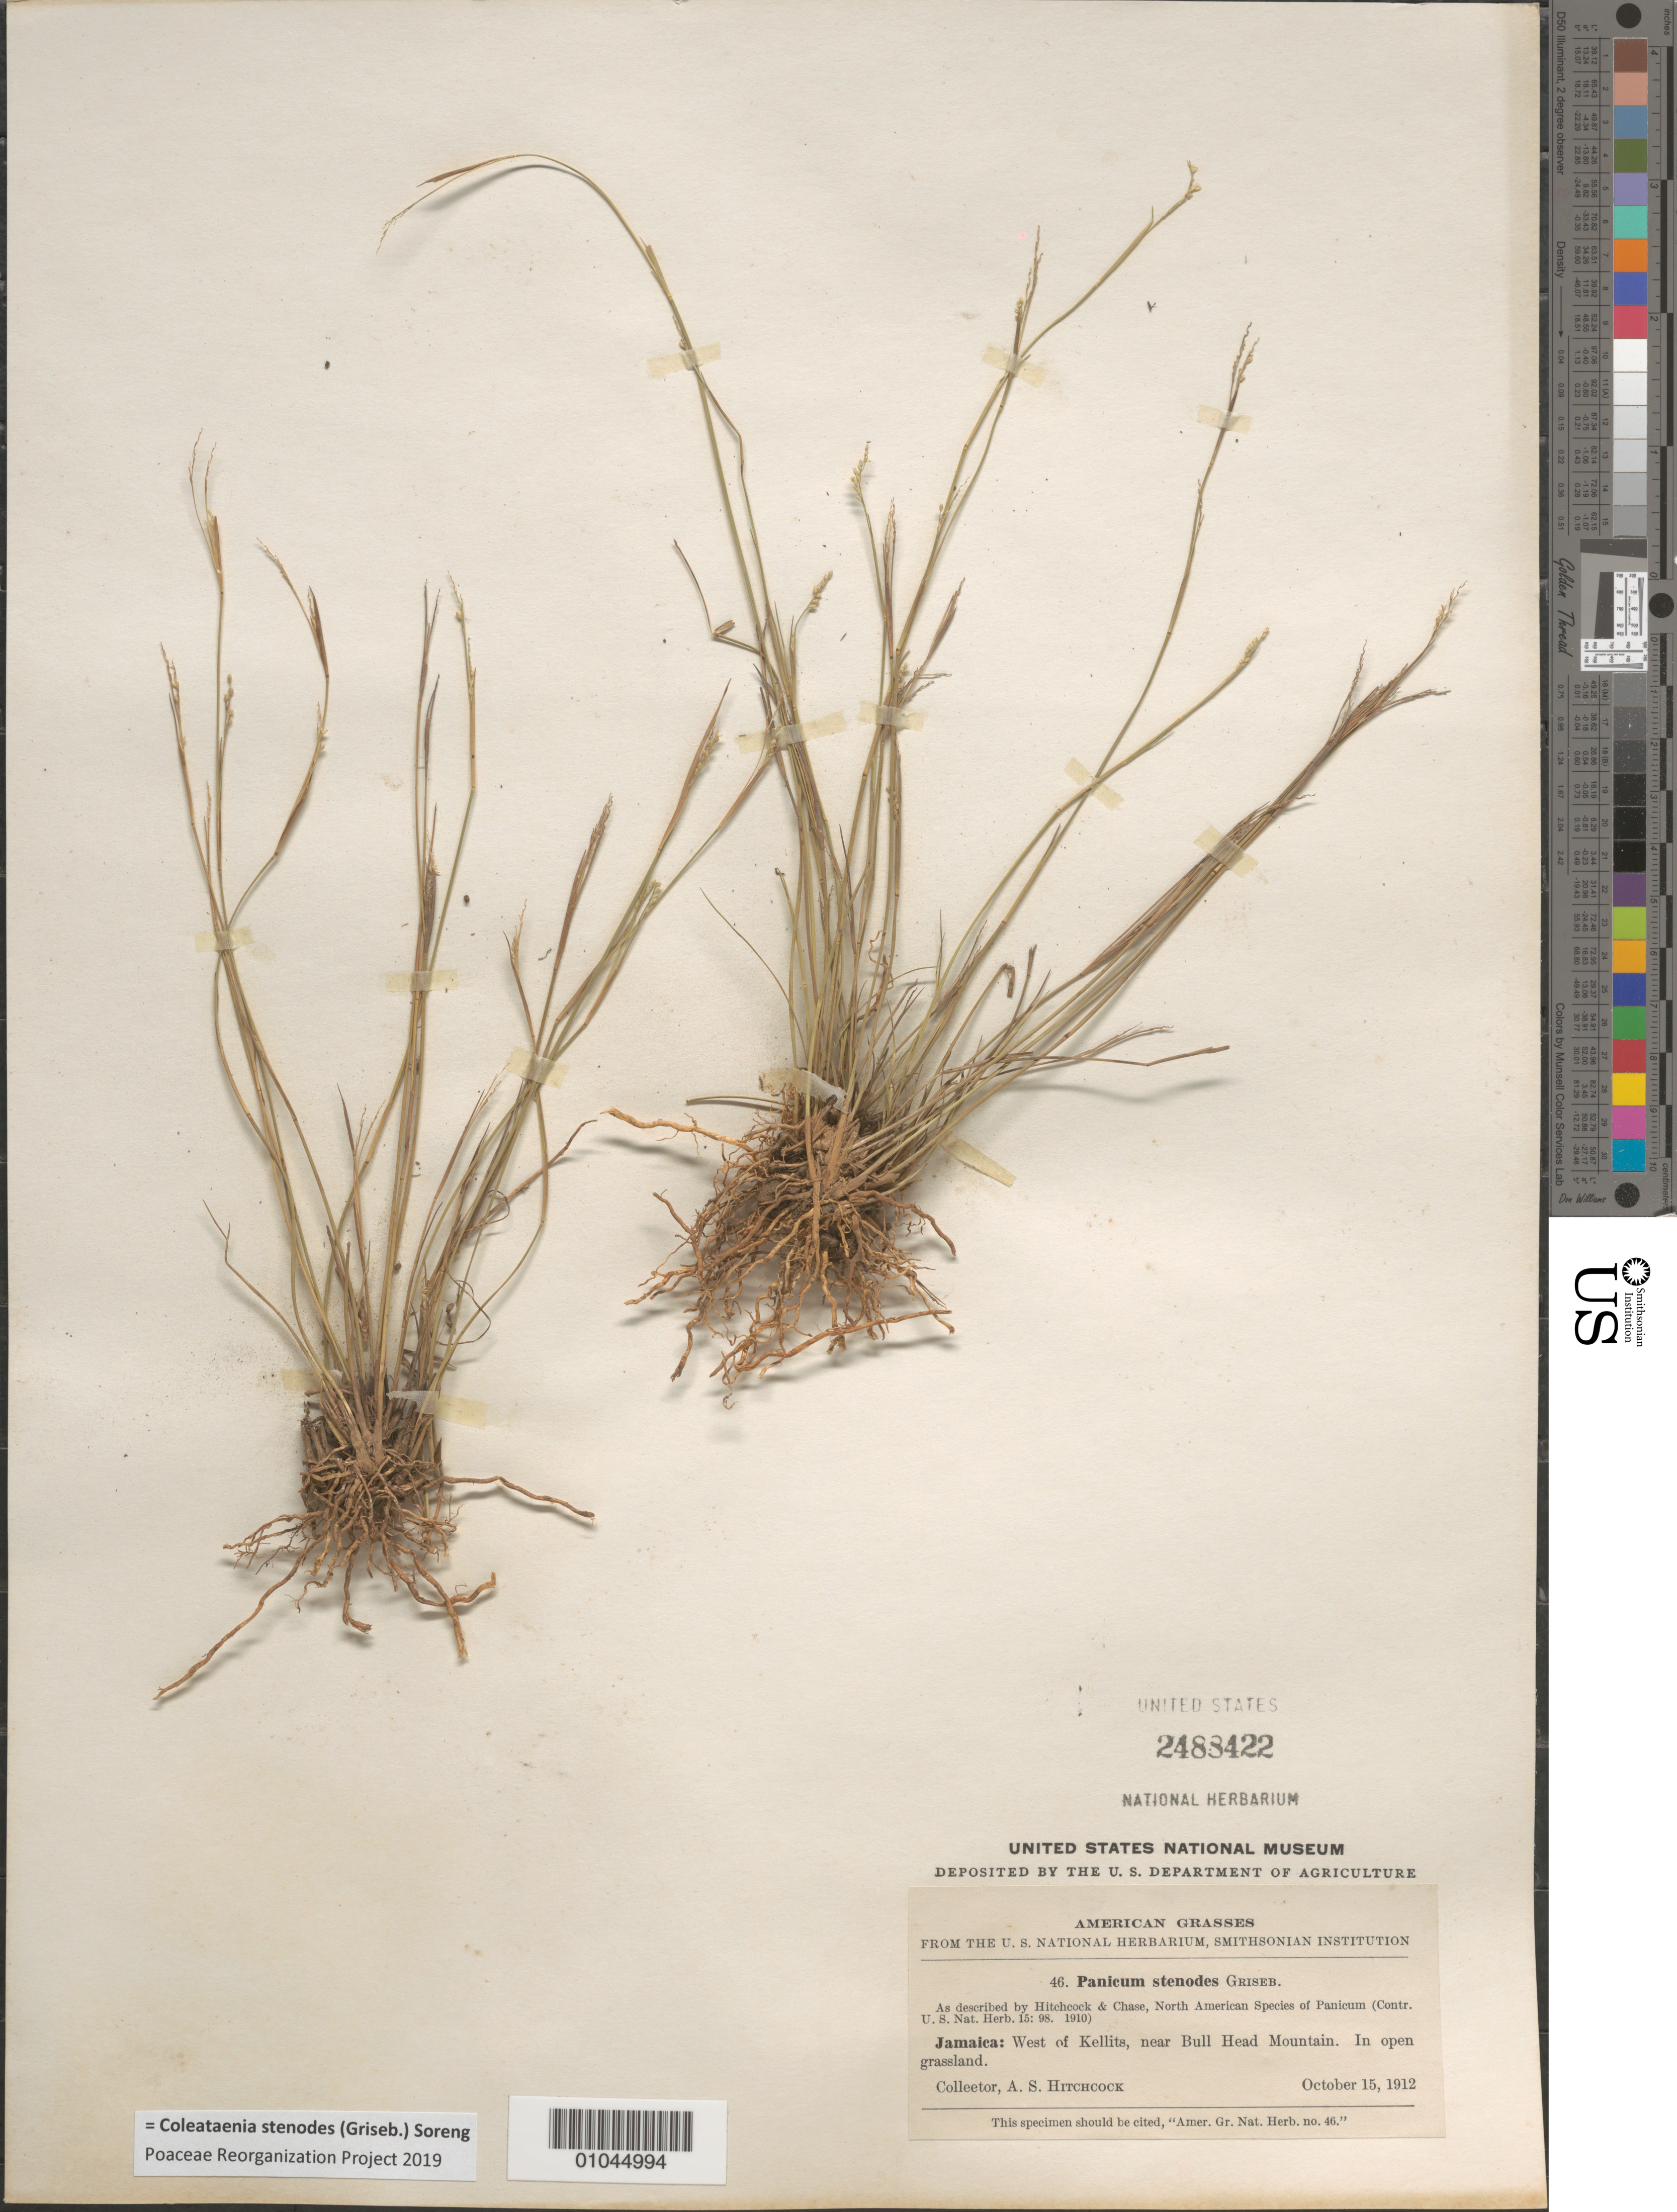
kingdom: Plantae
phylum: Tracheophyta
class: Liliopsida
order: Poales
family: Poaceae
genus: Panicum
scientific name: Panicum stenodes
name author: Griseb.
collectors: A. S. Hitchcock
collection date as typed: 15 Oct 1912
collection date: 1912-10-15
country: Jamaica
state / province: Clarendon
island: Jamaica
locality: West of Kellits, near Bull Head Mountain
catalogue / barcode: US 2488422